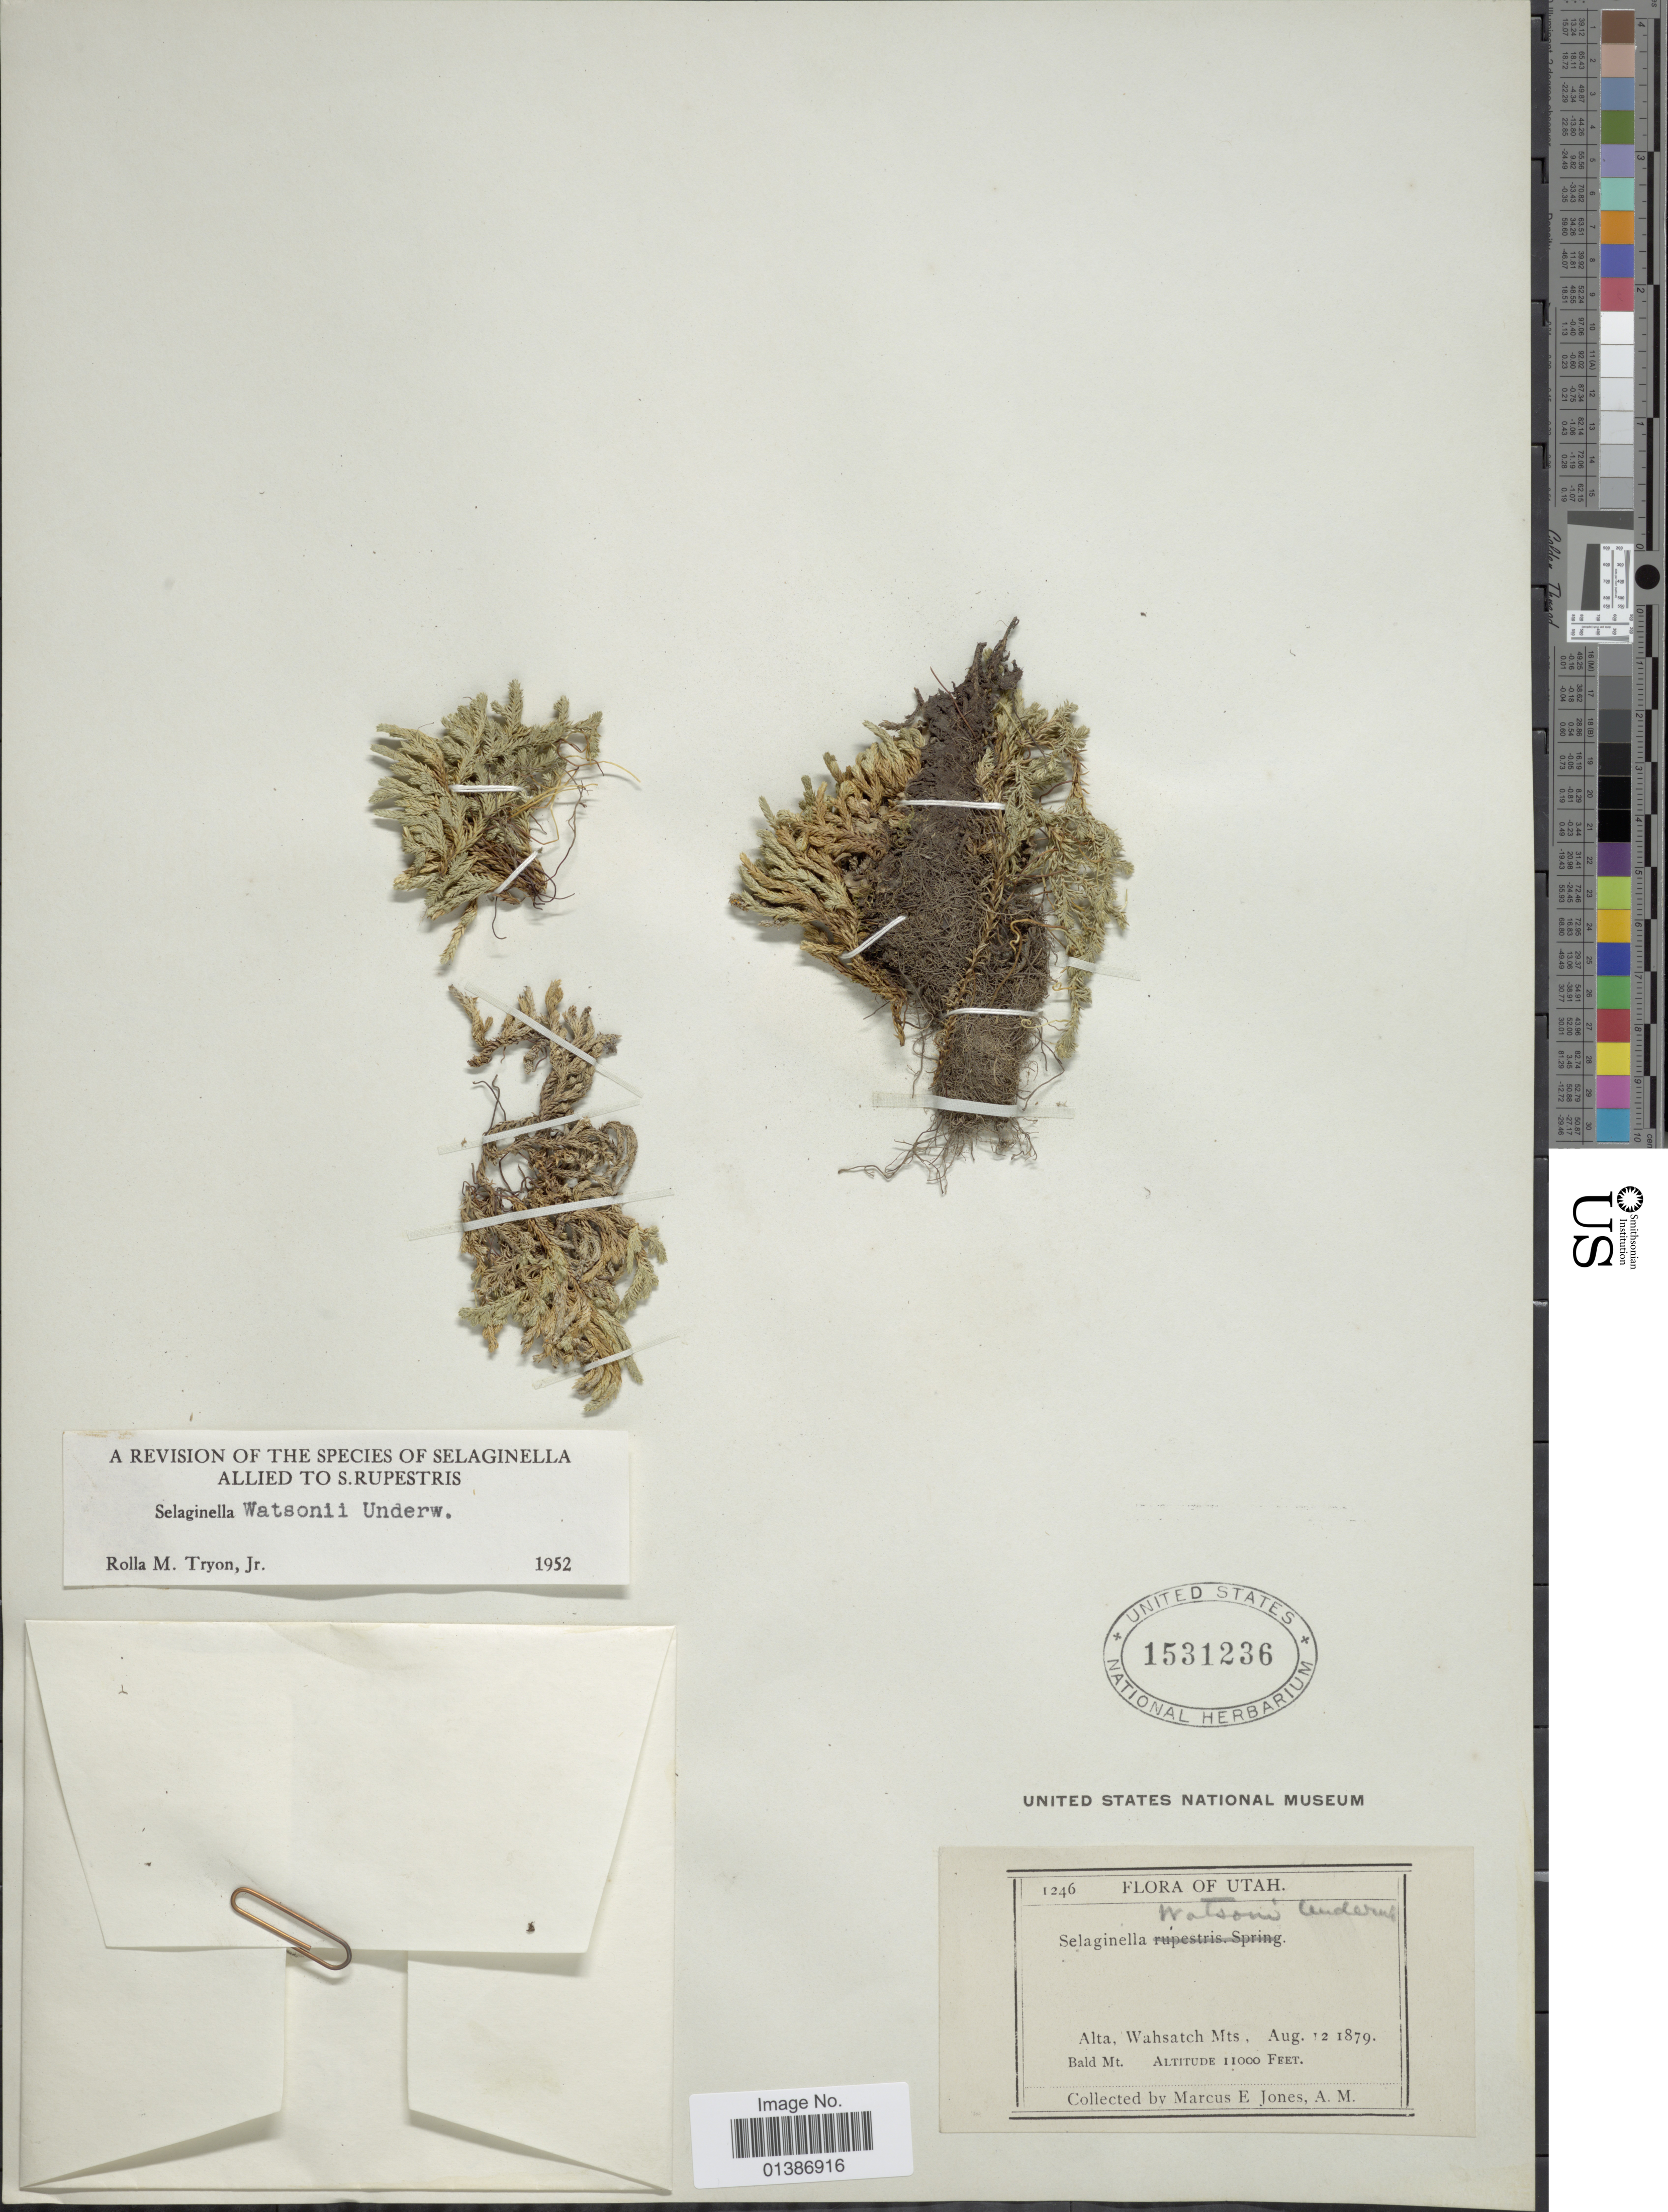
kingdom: Plantae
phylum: Tracheophyta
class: Lycopodiopsida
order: Selaginellales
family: Selaginellaceae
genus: Selaginella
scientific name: Selaginella watsonii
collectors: M. E. Jones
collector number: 1246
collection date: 1879-08-12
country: United States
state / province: Utah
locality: Alta, Wahsatch Mts. Bald Mt.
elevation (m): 3353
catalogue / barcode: US 1531236